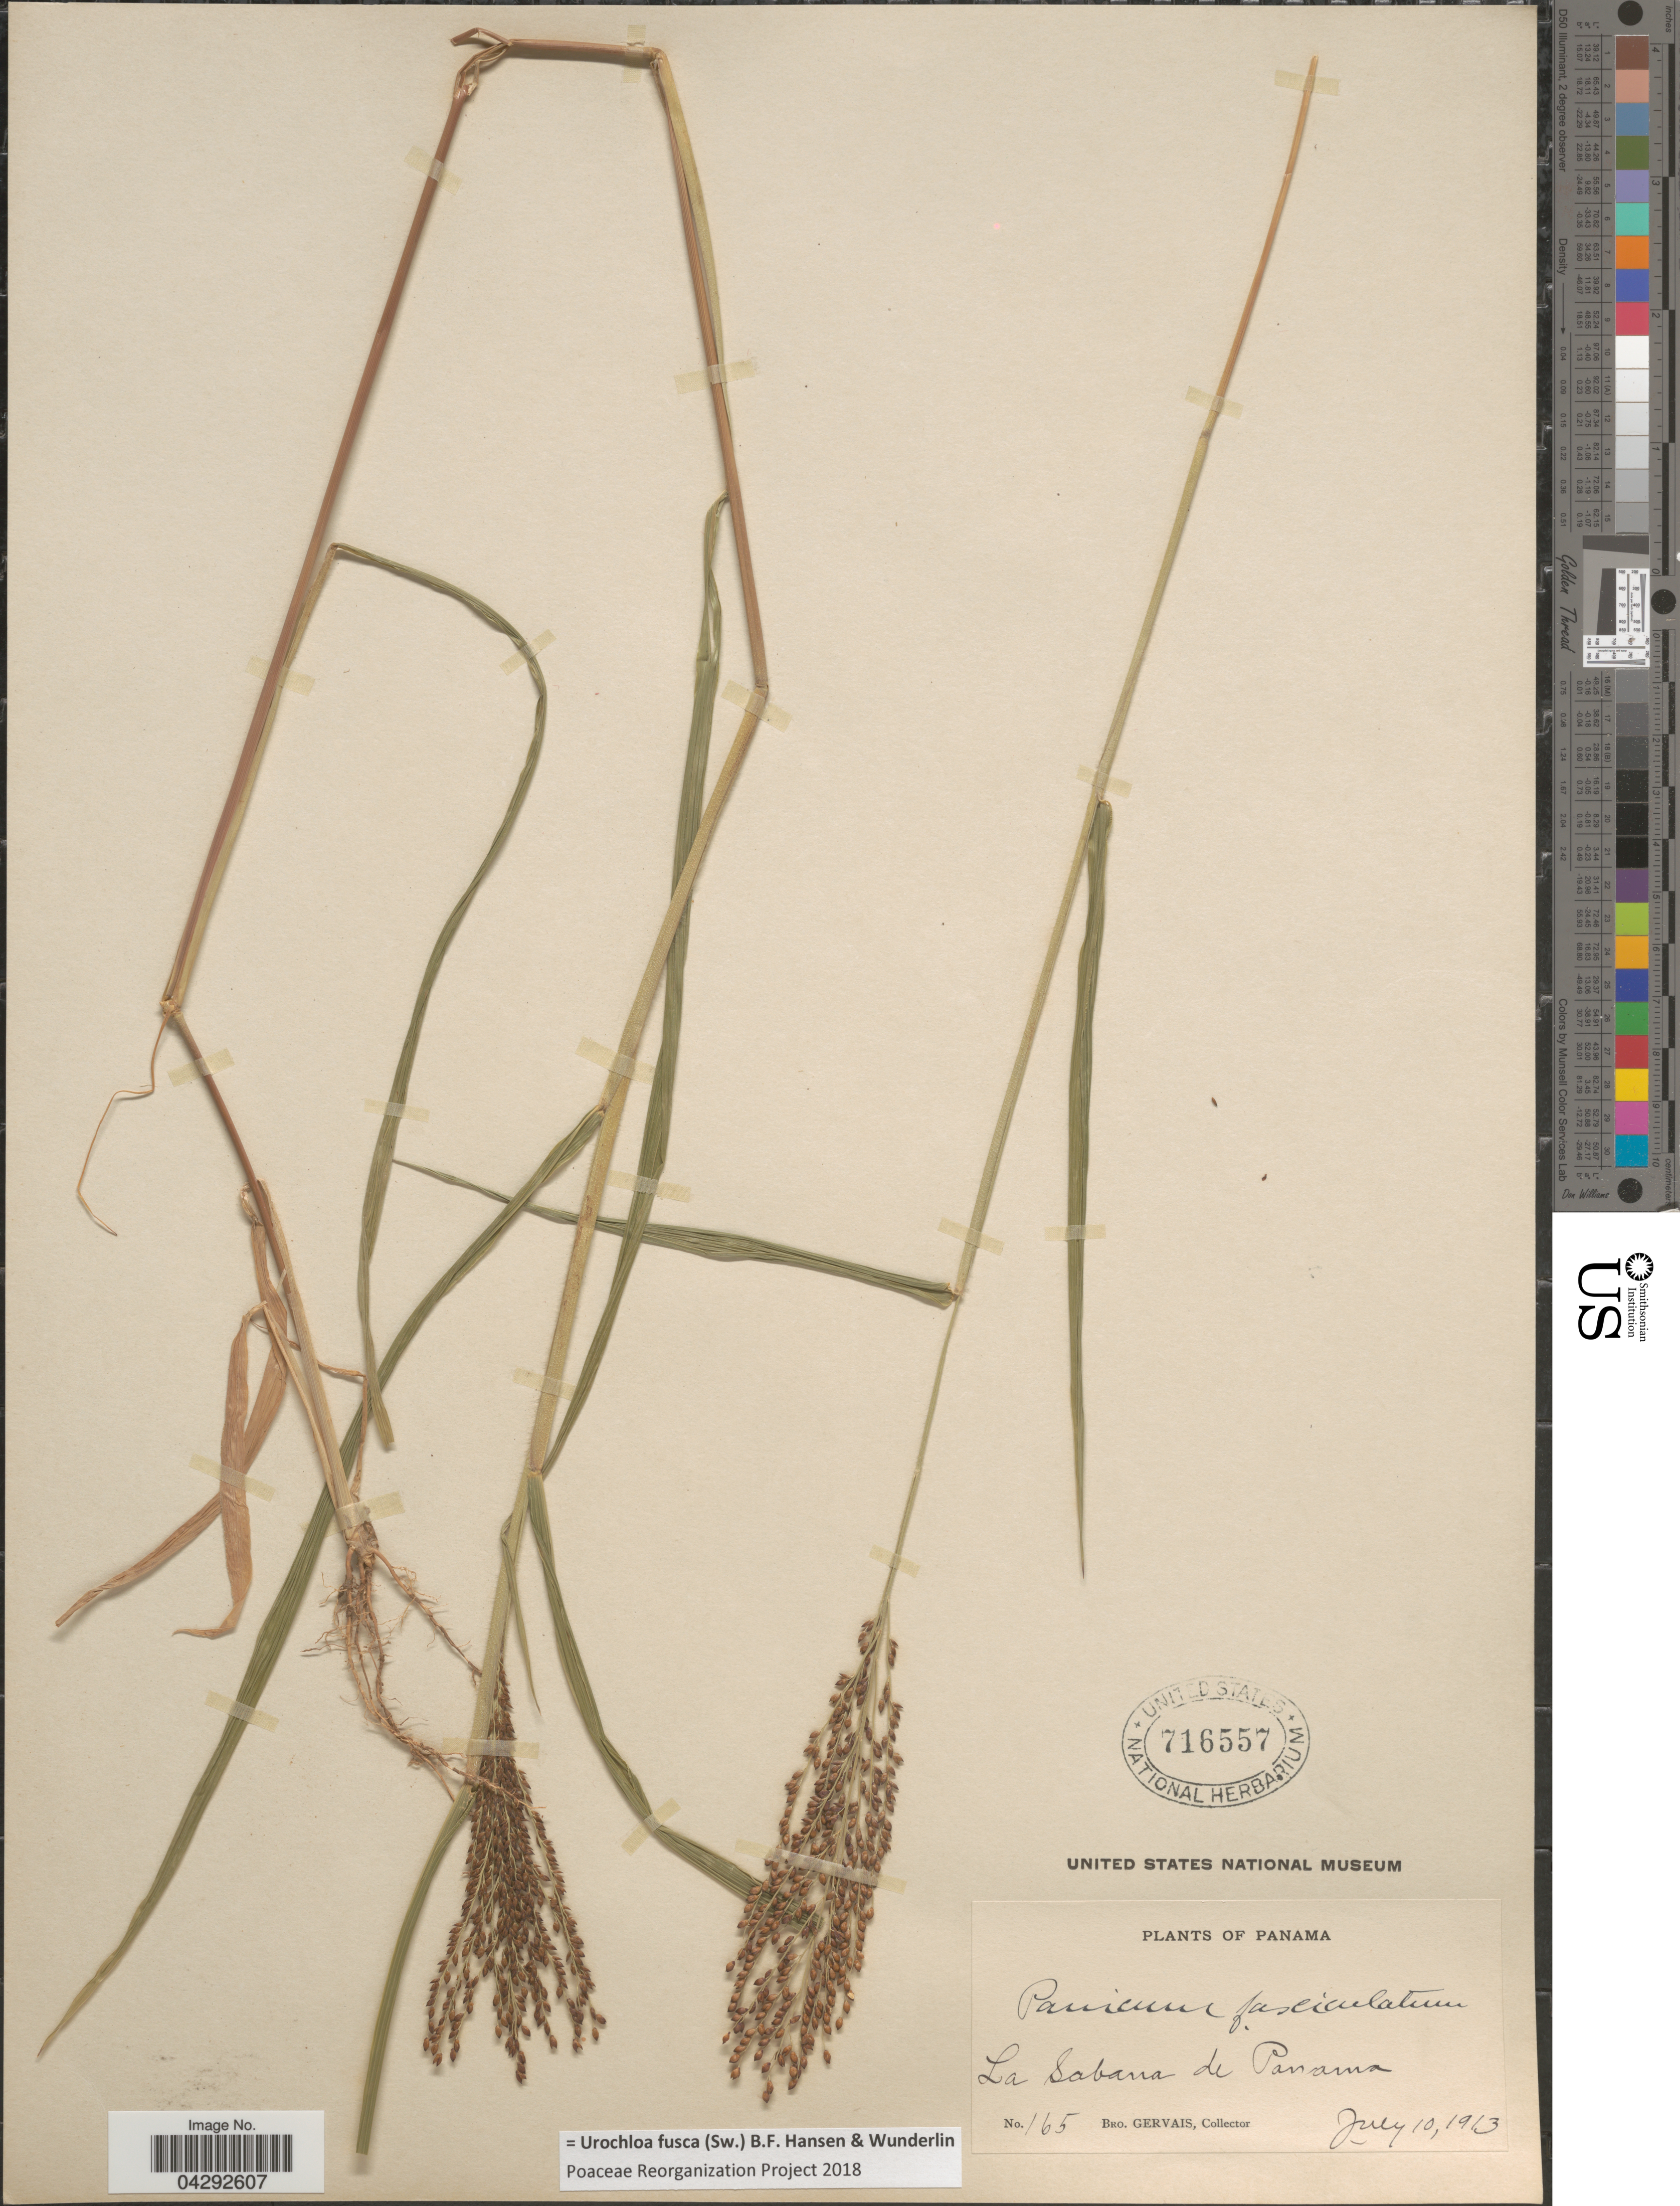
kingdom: Plantae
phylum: Tracheophyta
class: Liliopsida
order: Poales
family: Poaceae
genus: Urochloa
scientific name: Urochloa fusca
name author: (Sw.) B.F. Hansen & Wunderlin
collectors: B. Gervais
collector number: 165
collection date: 1913-07-10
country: Panama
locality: La Sabana de Panama.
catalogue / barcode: US 716557